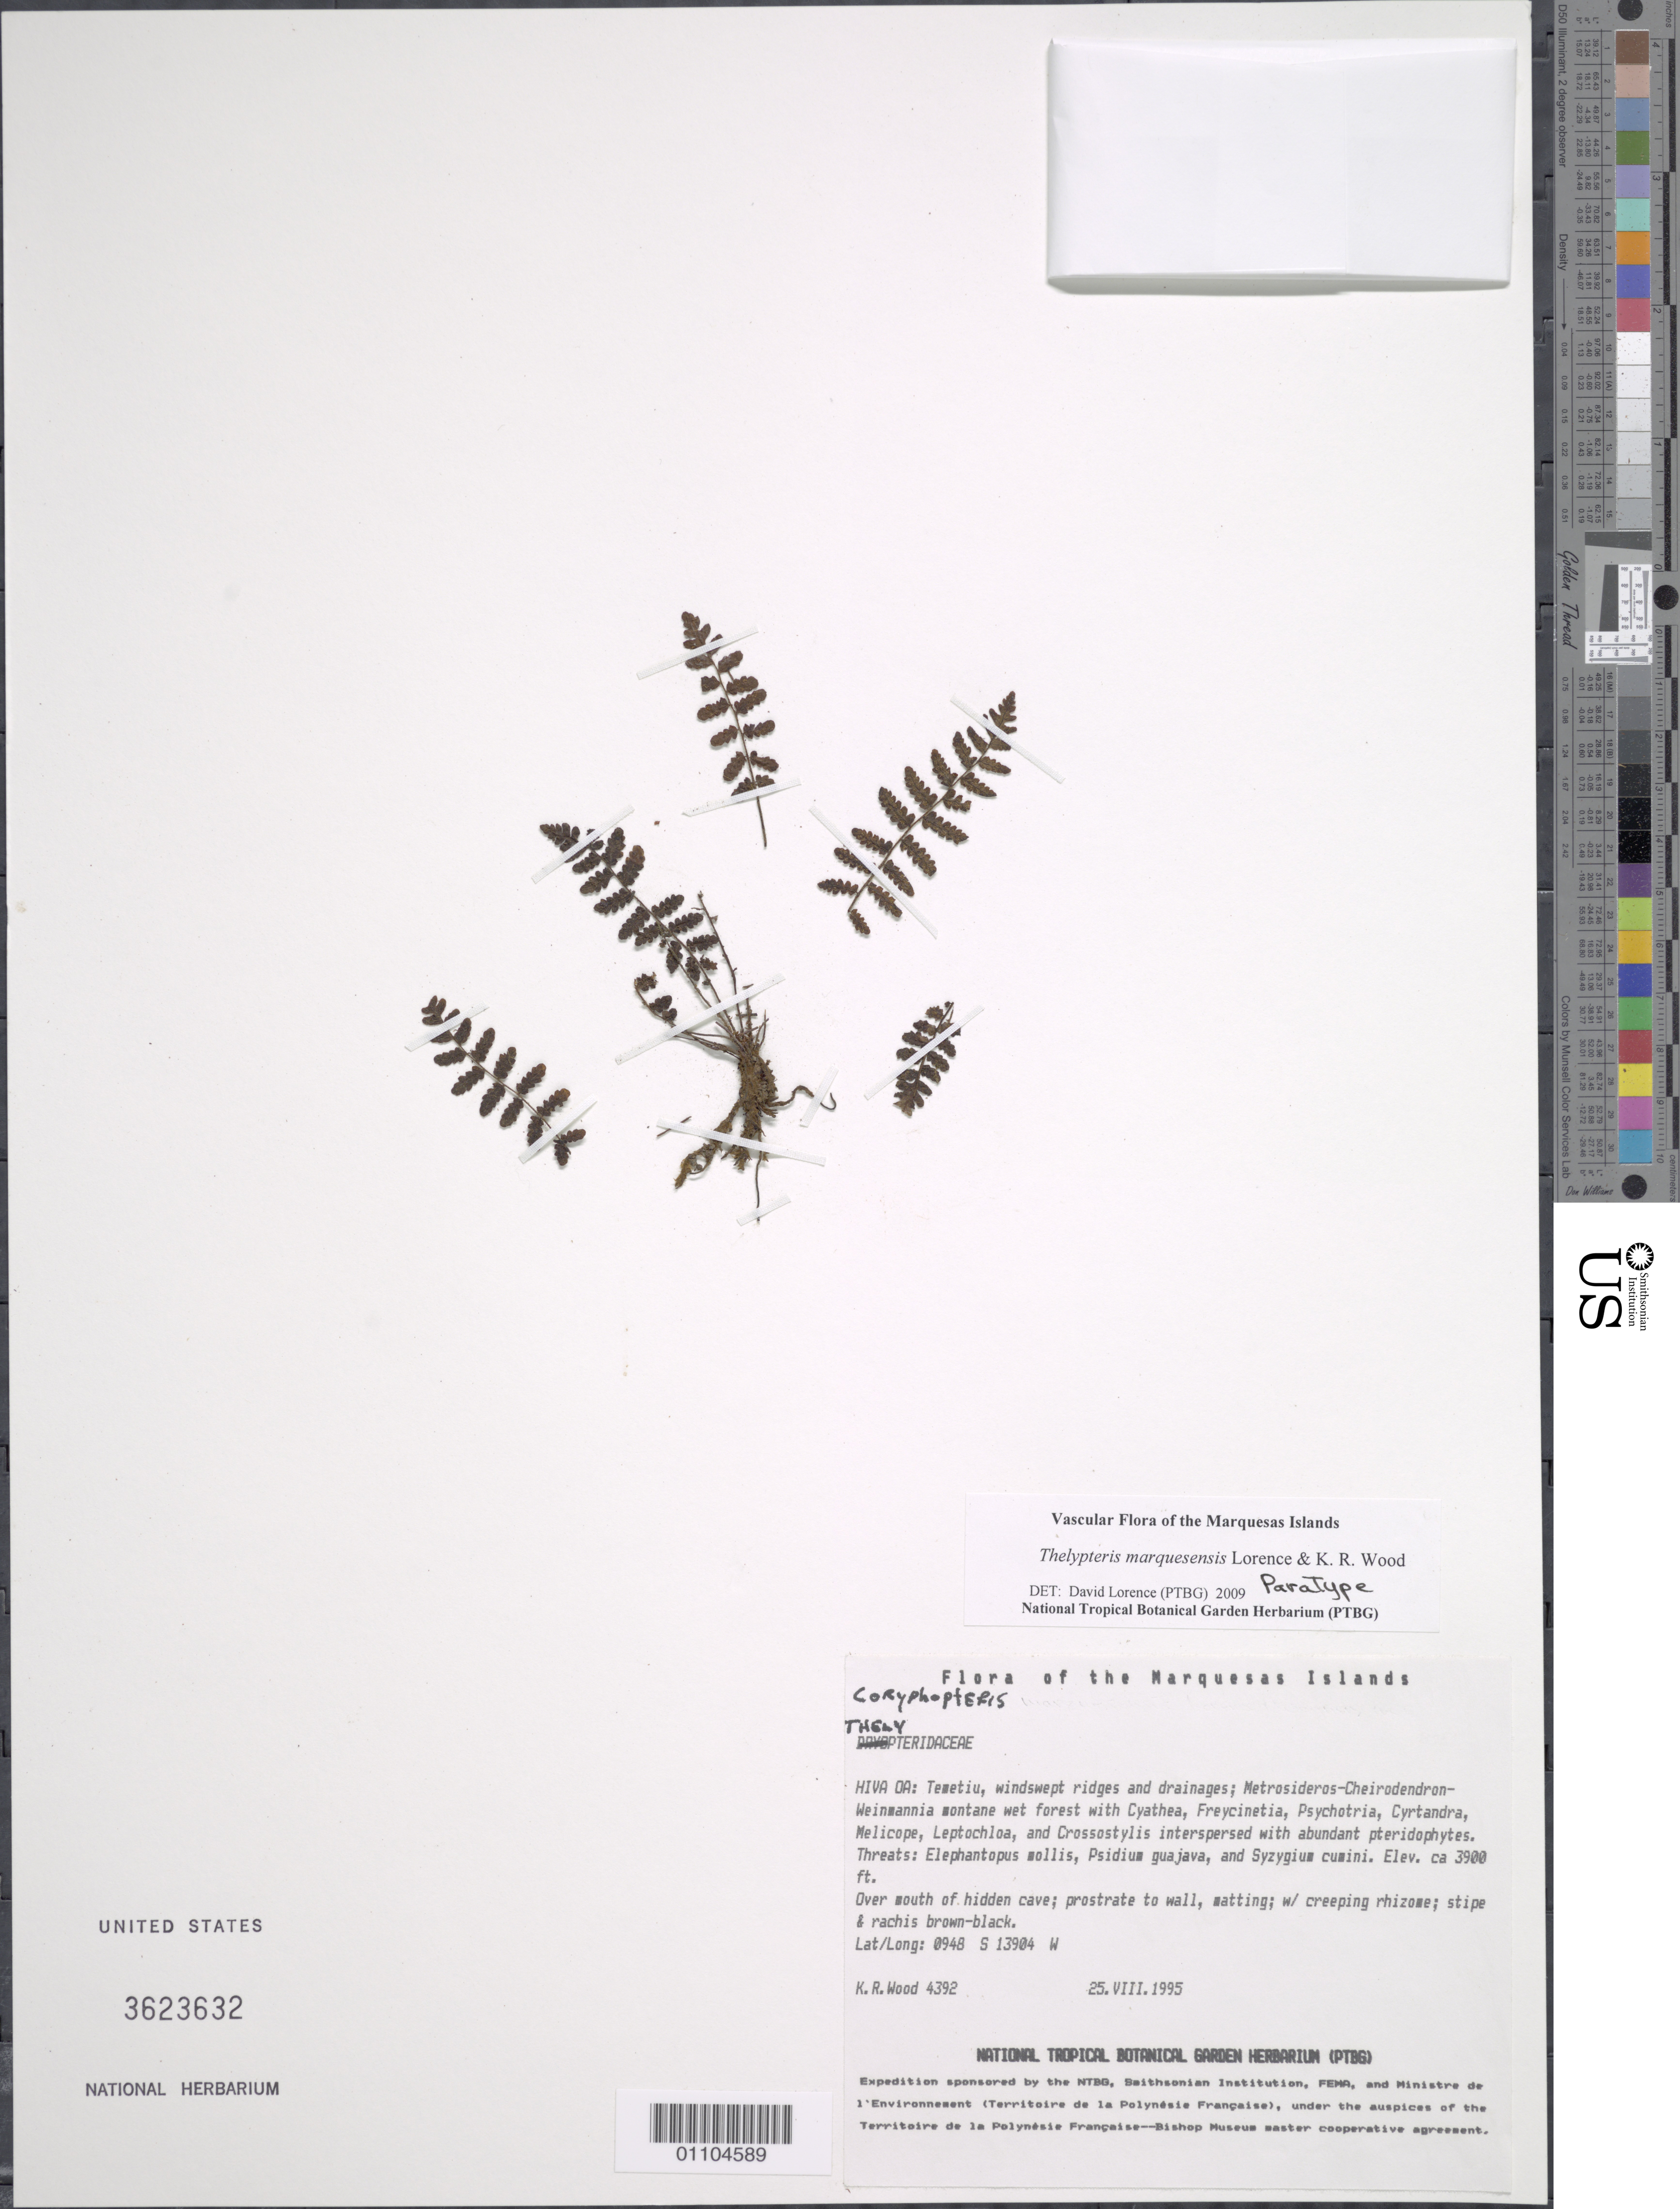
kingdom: Plantae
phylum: Tracheophyta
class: Polypodiopsida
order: Polypodiales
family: Thelypteridaceae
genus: Coryphopteris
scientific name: Coryphopteris marquesensis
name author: (Lorence & K.R. Wood) Lorence & A.R. Sm.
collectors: K. R. Wood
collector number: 4392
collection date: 1995-08-25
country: French Polynesia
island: Hiva Oa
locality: Temetiu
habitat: Over mouth of hidden cave; Windswept ridges and drainages. In Metrosideros - Cheirodendron - Weinmannia montane wet forest and Cyathea - Freycinetia interspersed with rich pteridophyte forests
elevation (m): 1189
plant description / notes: Elaphantopsis mollis, Psidium guajava, Syzygium cuminii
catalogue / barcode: US 3623632